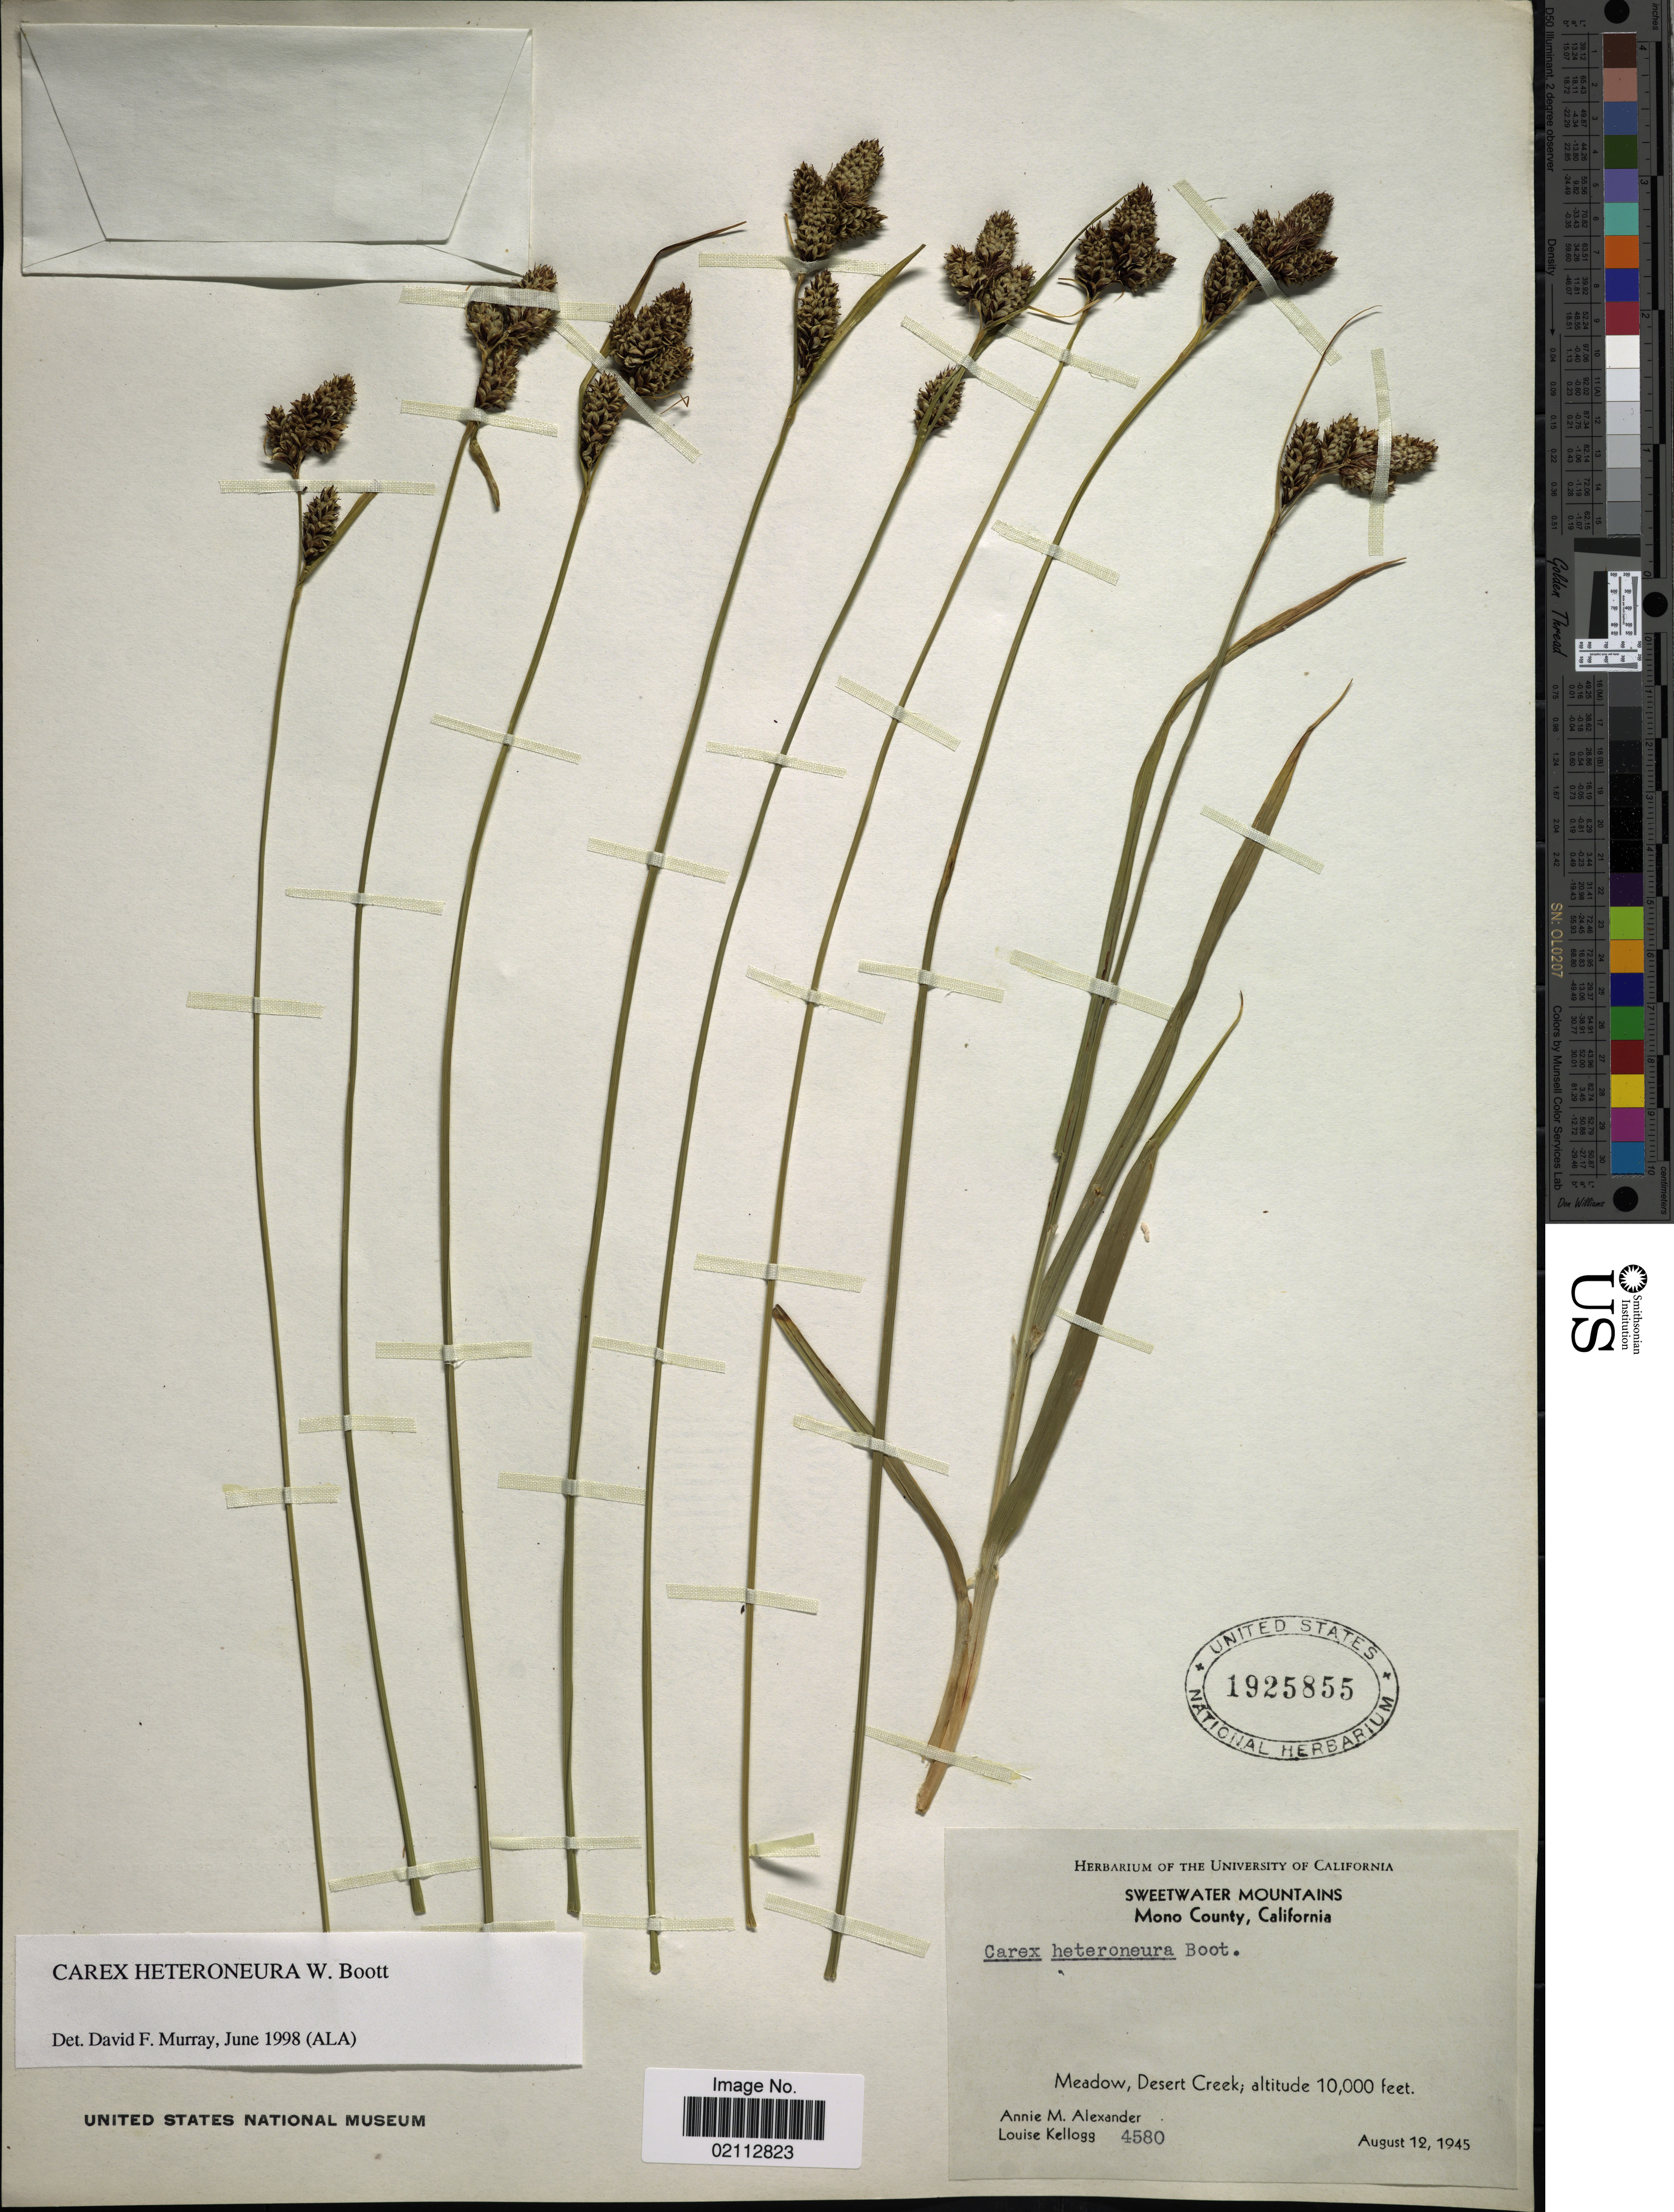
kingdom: Plantae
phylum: Tracheophyta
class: Liliopsida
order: Poales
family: Cyperaceae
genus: Carex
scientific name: Carex heteroneura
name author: S. Watson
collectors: A. M. Alexander & L. Kellogg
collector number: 4580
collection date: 1945-08-12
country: United States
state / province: California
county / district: Mono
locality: Sweetwater Mountains. Mono County. Meadow, Desert Creek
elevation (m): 3048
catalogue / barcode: US 1925855